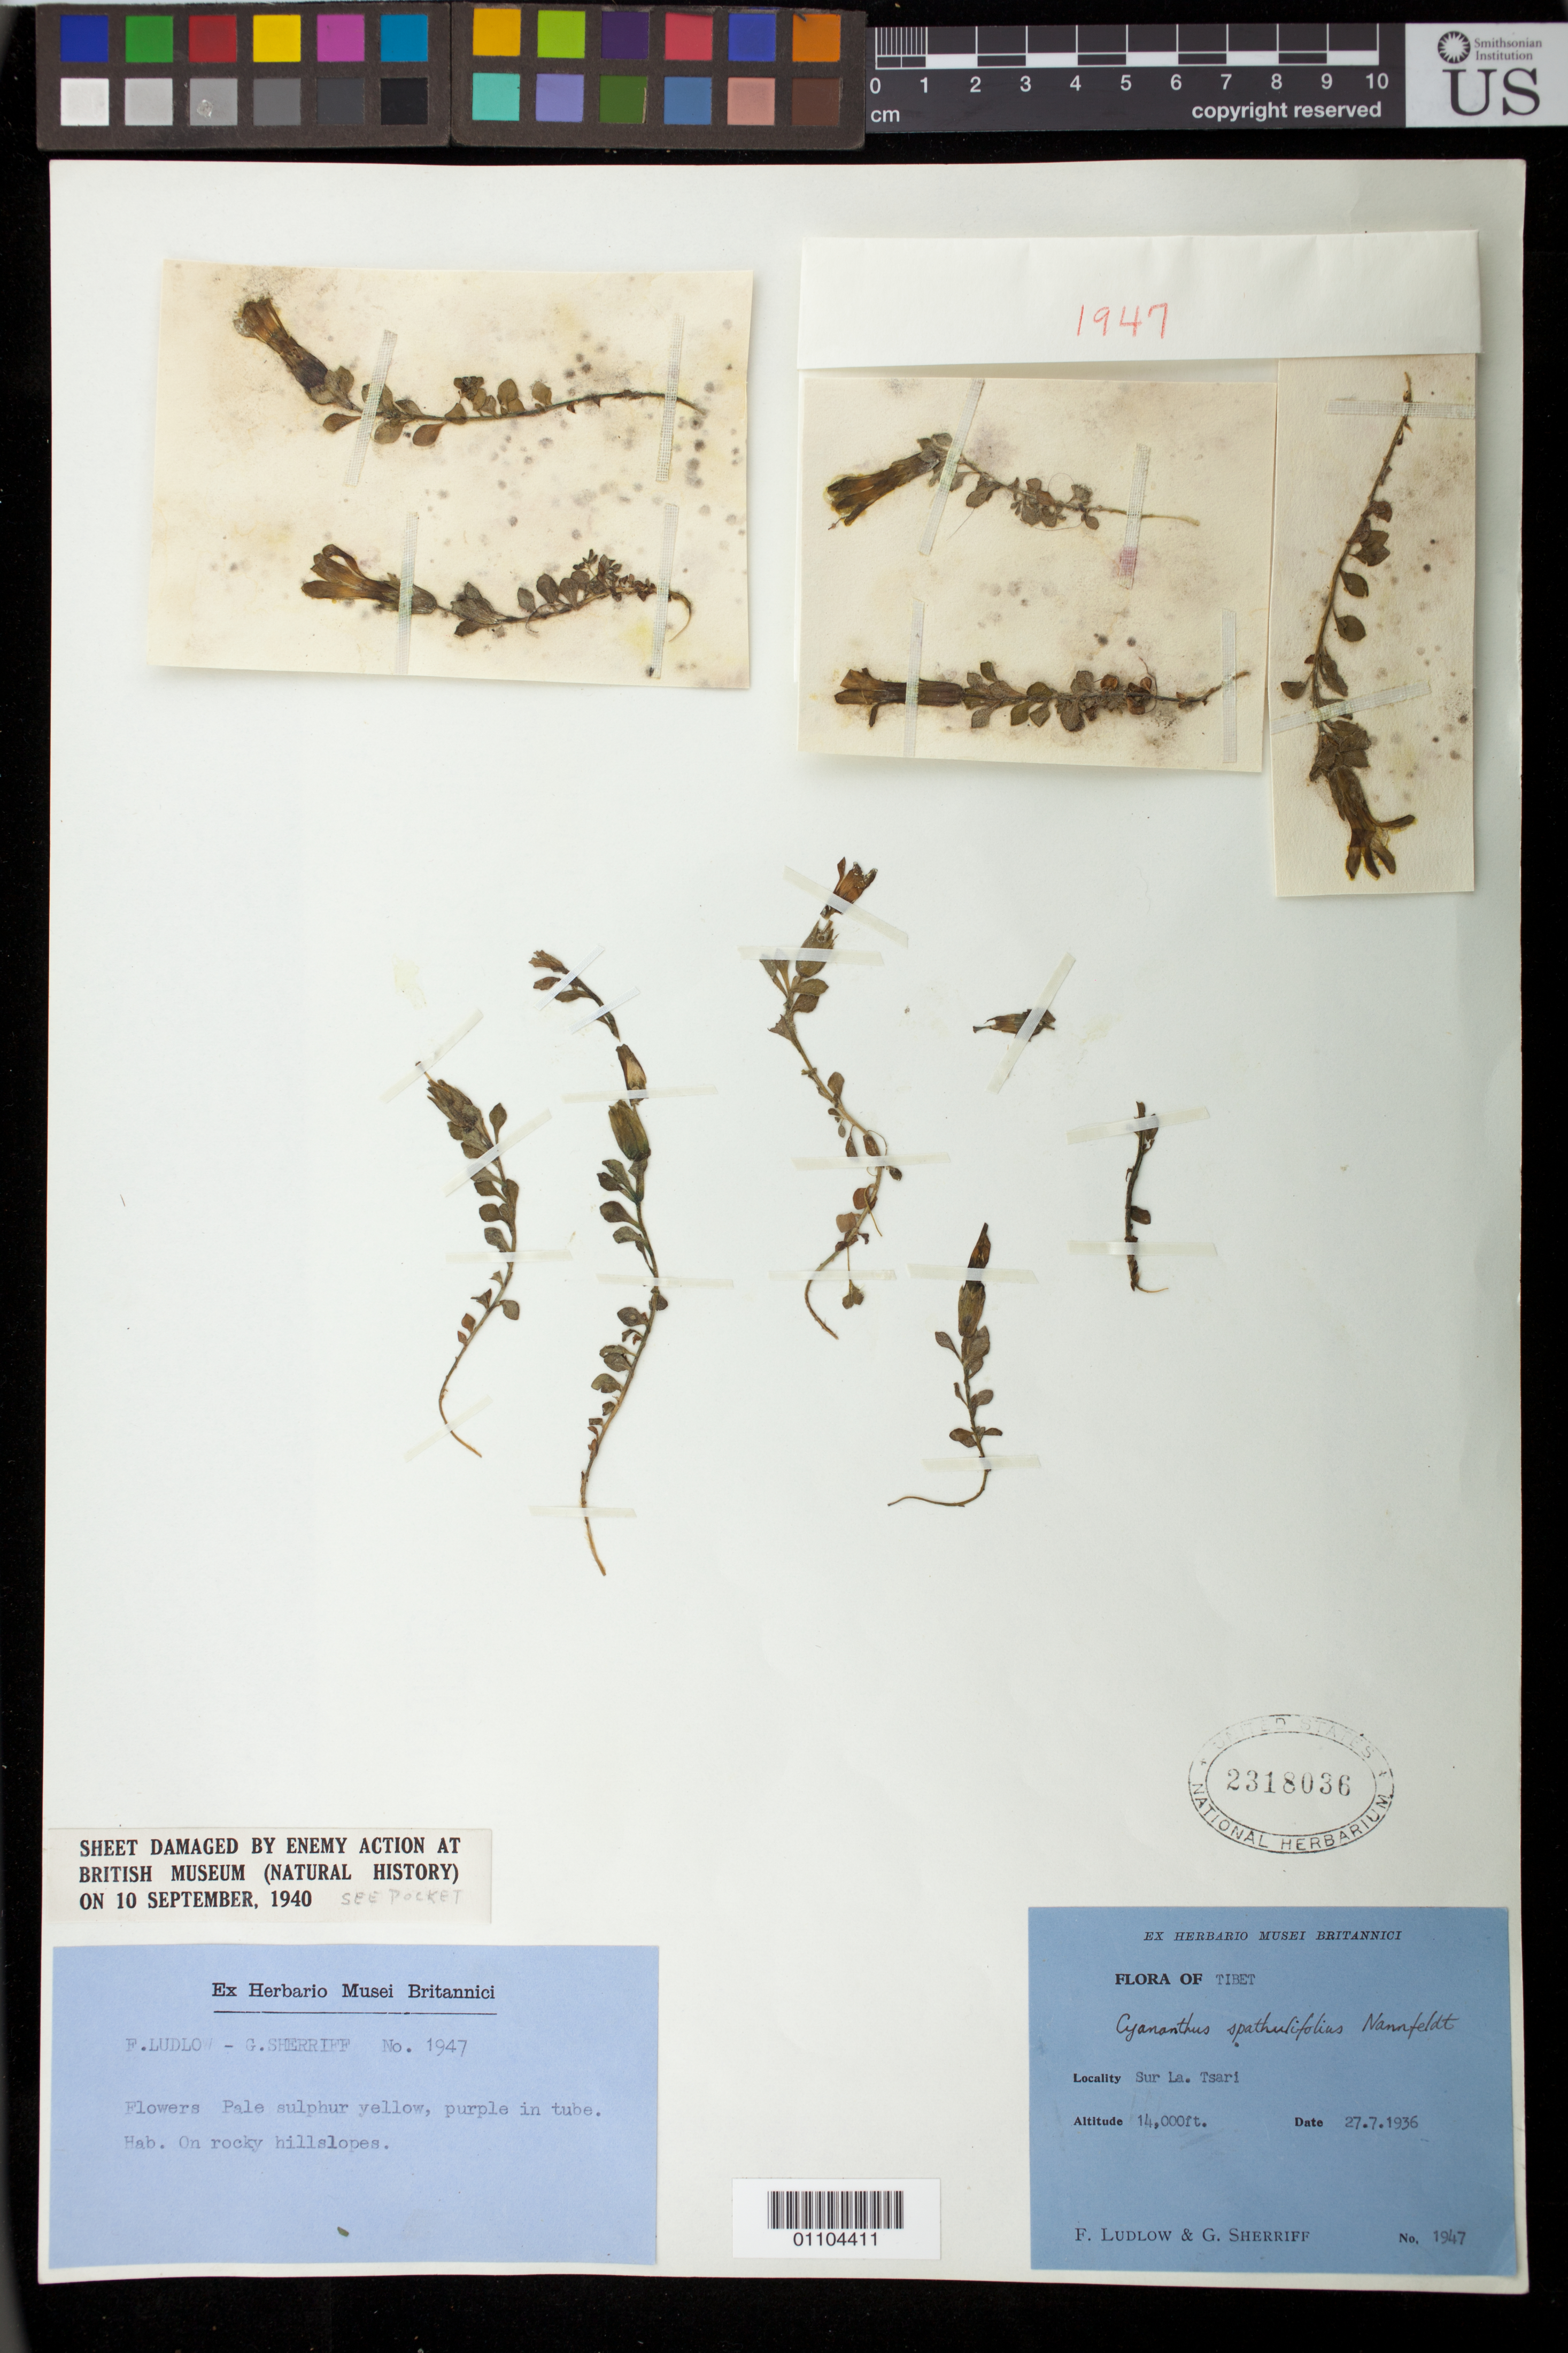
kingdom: Plantae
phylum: Tracheophyta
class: Magnoliopsida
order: Asterales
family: Campanulaceae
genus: Cyananthus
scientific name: Cyananthus spathulifolius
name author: Nannf.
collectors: F. Ludlow & G. Sherriff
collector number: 1947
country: China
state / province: Xizang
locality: Sur La, Tsari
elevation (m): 4267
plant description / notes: Received from the British Museum as exchange in 1954. It has been remounted due to damaged when the German bombing of the British Museum 10 September 1940. Part of the original label is in the pocket. The specimen was subjected to intense heat and water damage.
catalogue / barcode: US 2318036